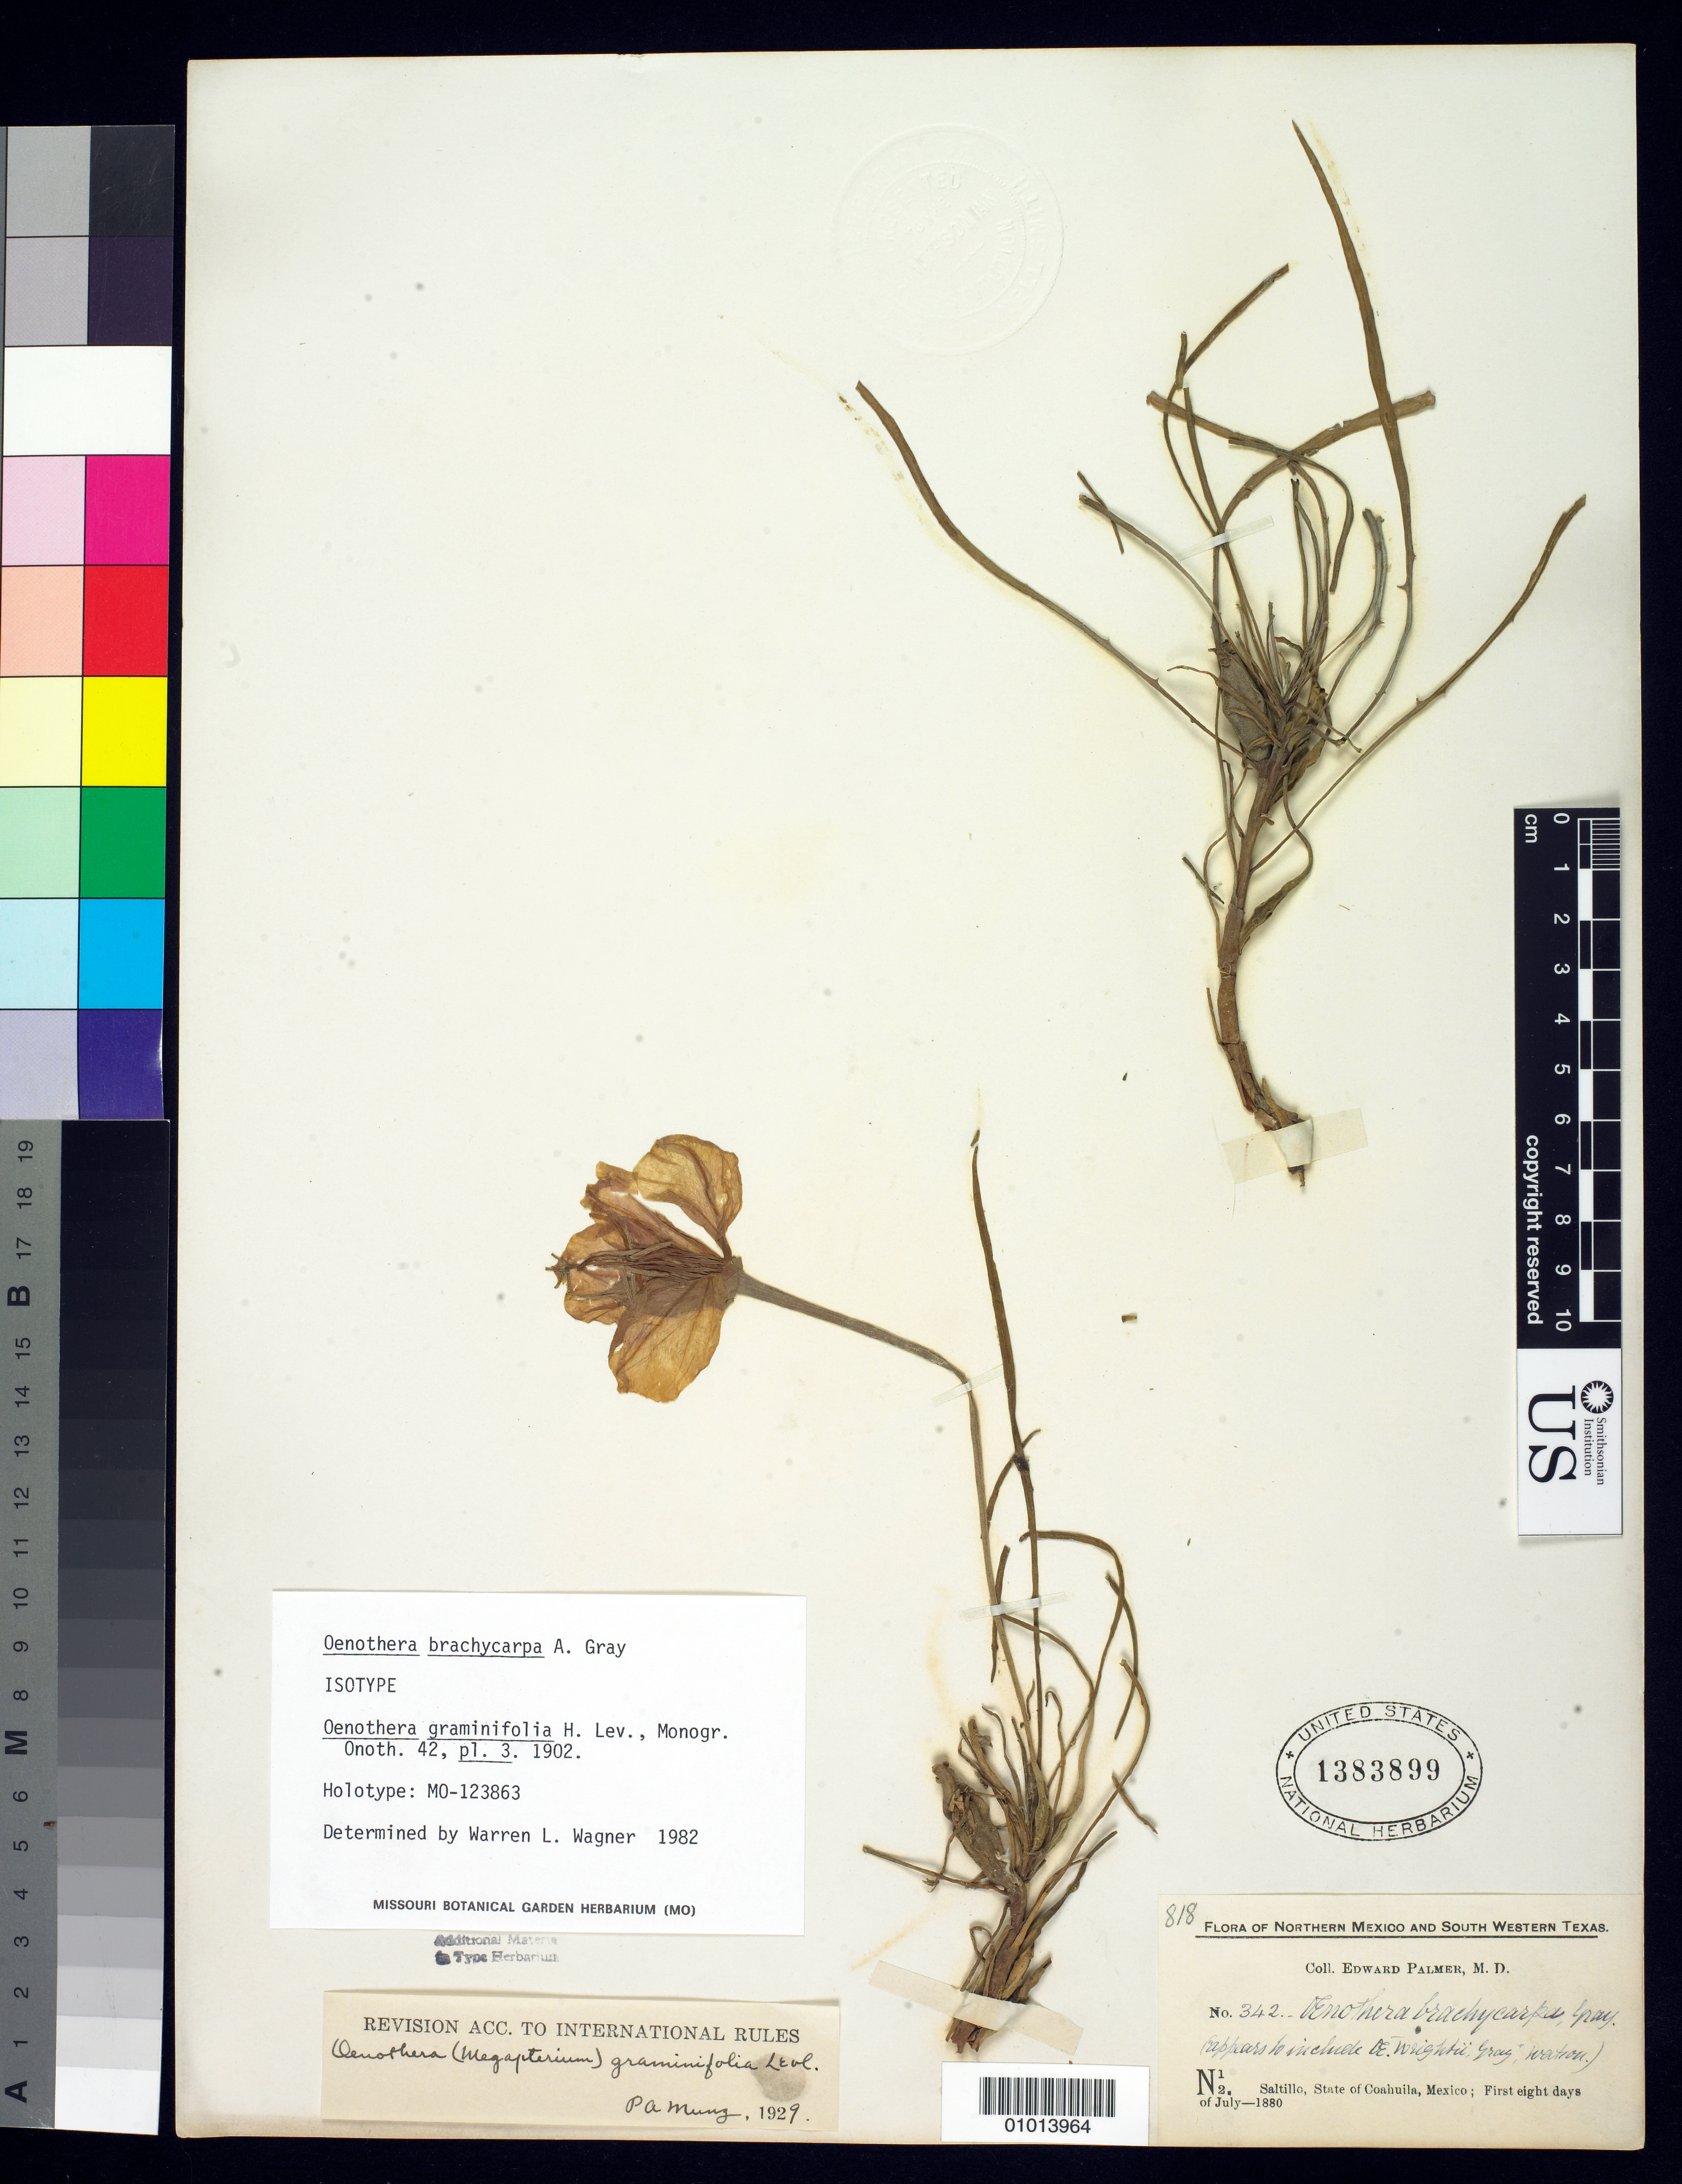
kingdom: Plantae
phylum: Tracheophyta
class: Magnoliopsida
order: Myrtales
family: Onagraceae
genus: Oenothera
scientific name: Oenothera graminifolia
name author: H. Lév.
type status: Isotype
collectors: E. Palmer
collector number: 342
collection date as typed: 01 Jul 1880 to 08 Jul 1880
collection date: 1880-07-01/1880-07-08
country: Mexico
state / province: Coahuila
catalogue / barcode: US 1383899